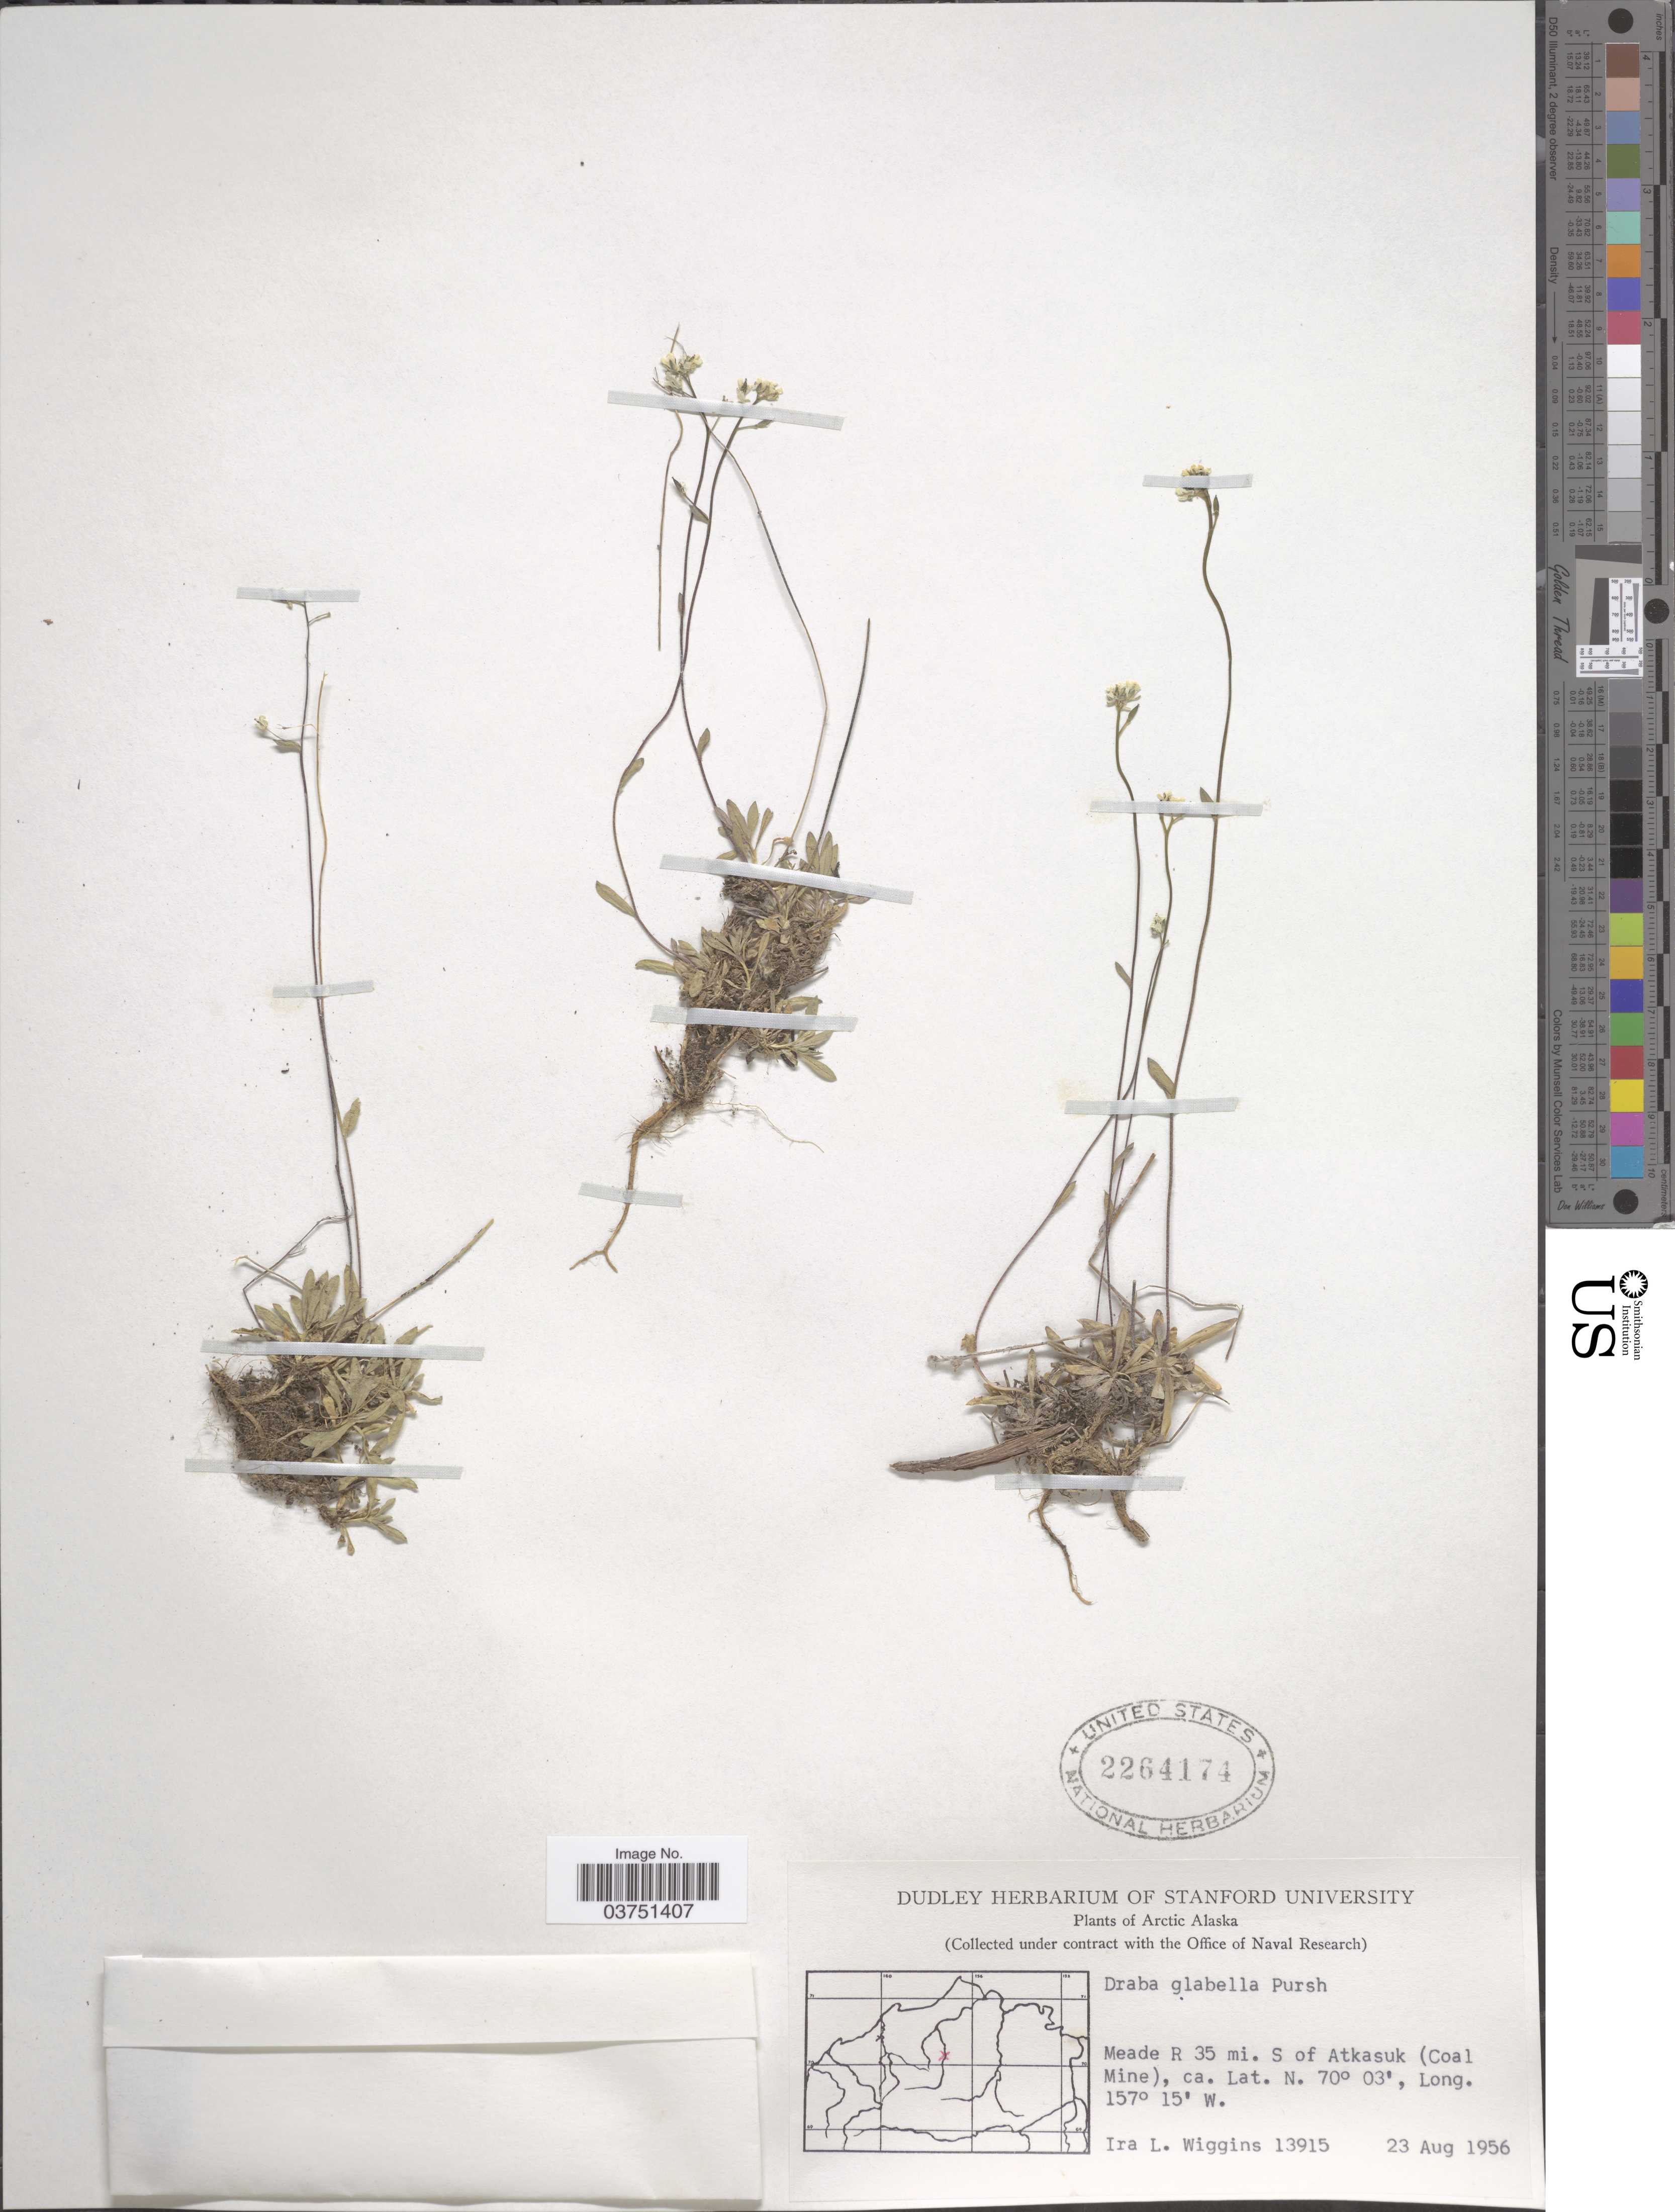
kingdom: Plantae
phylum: Tracheophyta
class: Magnoliopsida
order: Brassicales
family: Brassicaceae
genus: Draba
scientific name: Draba glabella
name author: Pursh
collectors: I. L. Wiggins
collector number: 13915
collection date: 1956-08-23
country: United States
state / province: Alaska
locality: Arctic Alaska; Meade R 35 mi. S of Atkasuk (Coal Mine).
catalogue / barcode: US 2264174